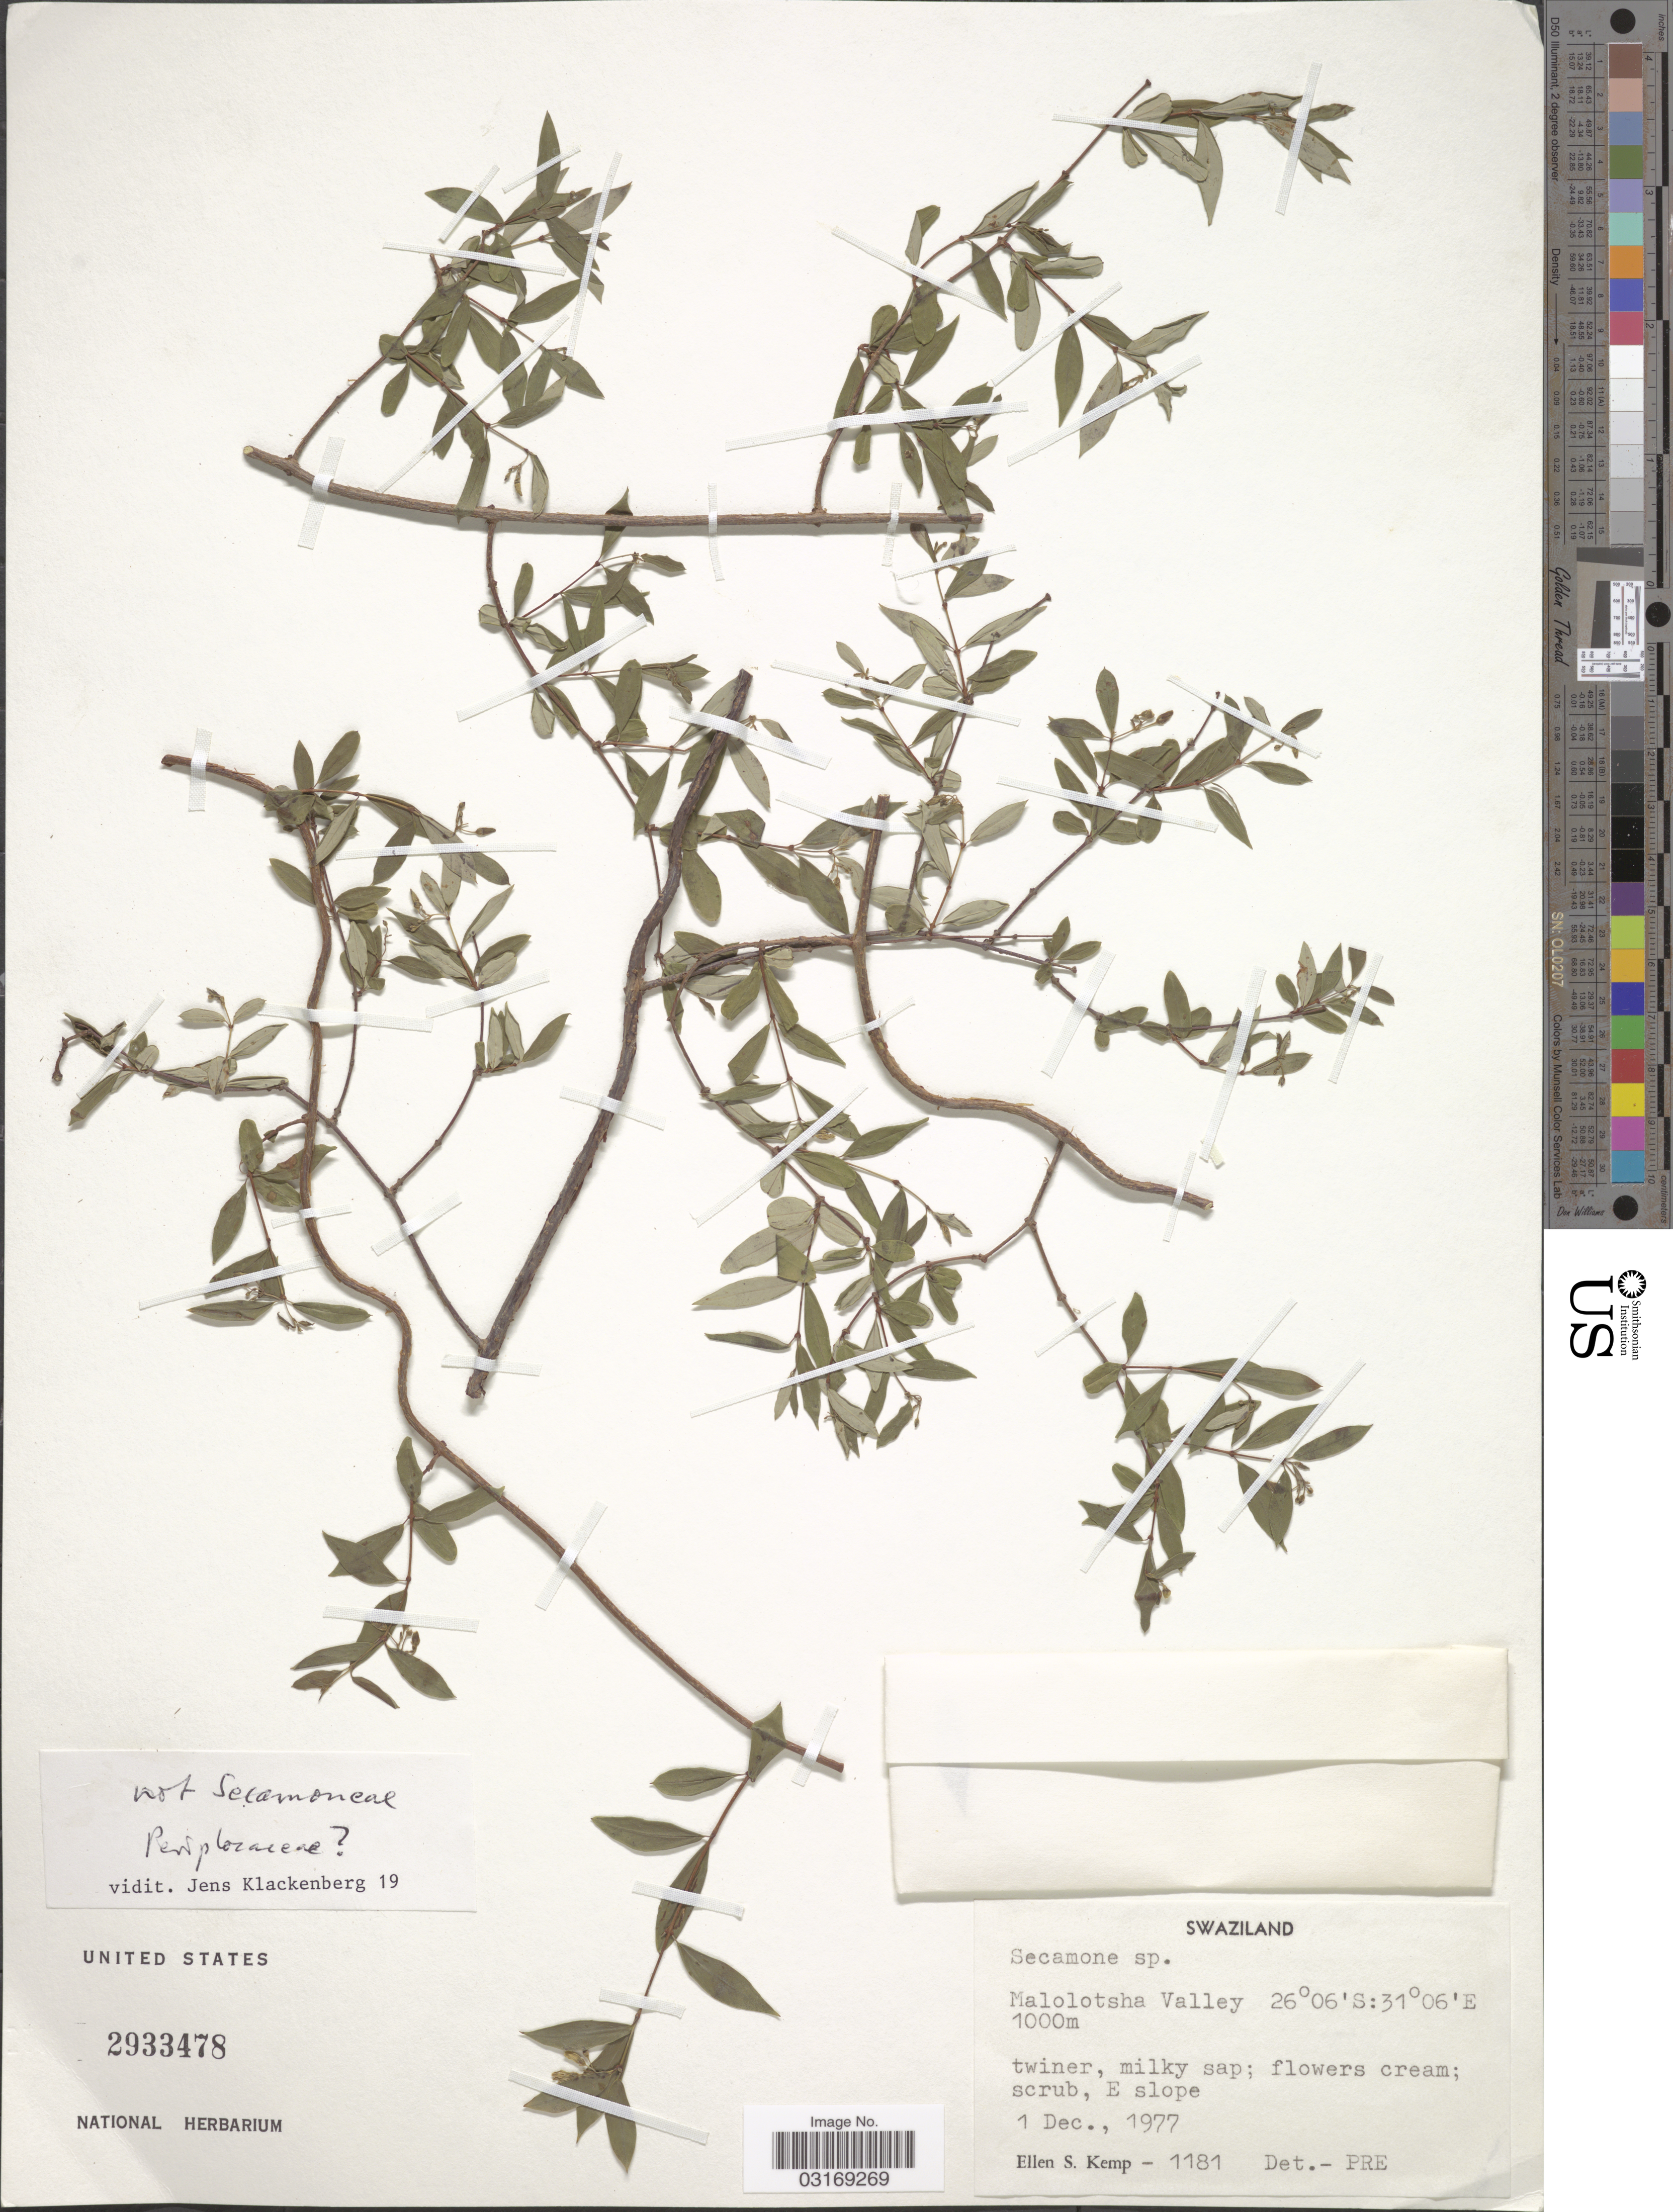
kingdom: Plantae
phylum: Tracheophyta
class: Magnoliopsida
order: Gentianales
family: Apocynaceae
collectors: E. S. Kemp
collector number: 1181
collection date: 1977-12-01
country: Eswatini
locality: Malolotsha Valley.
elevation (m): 1000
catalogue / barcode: US 2933478